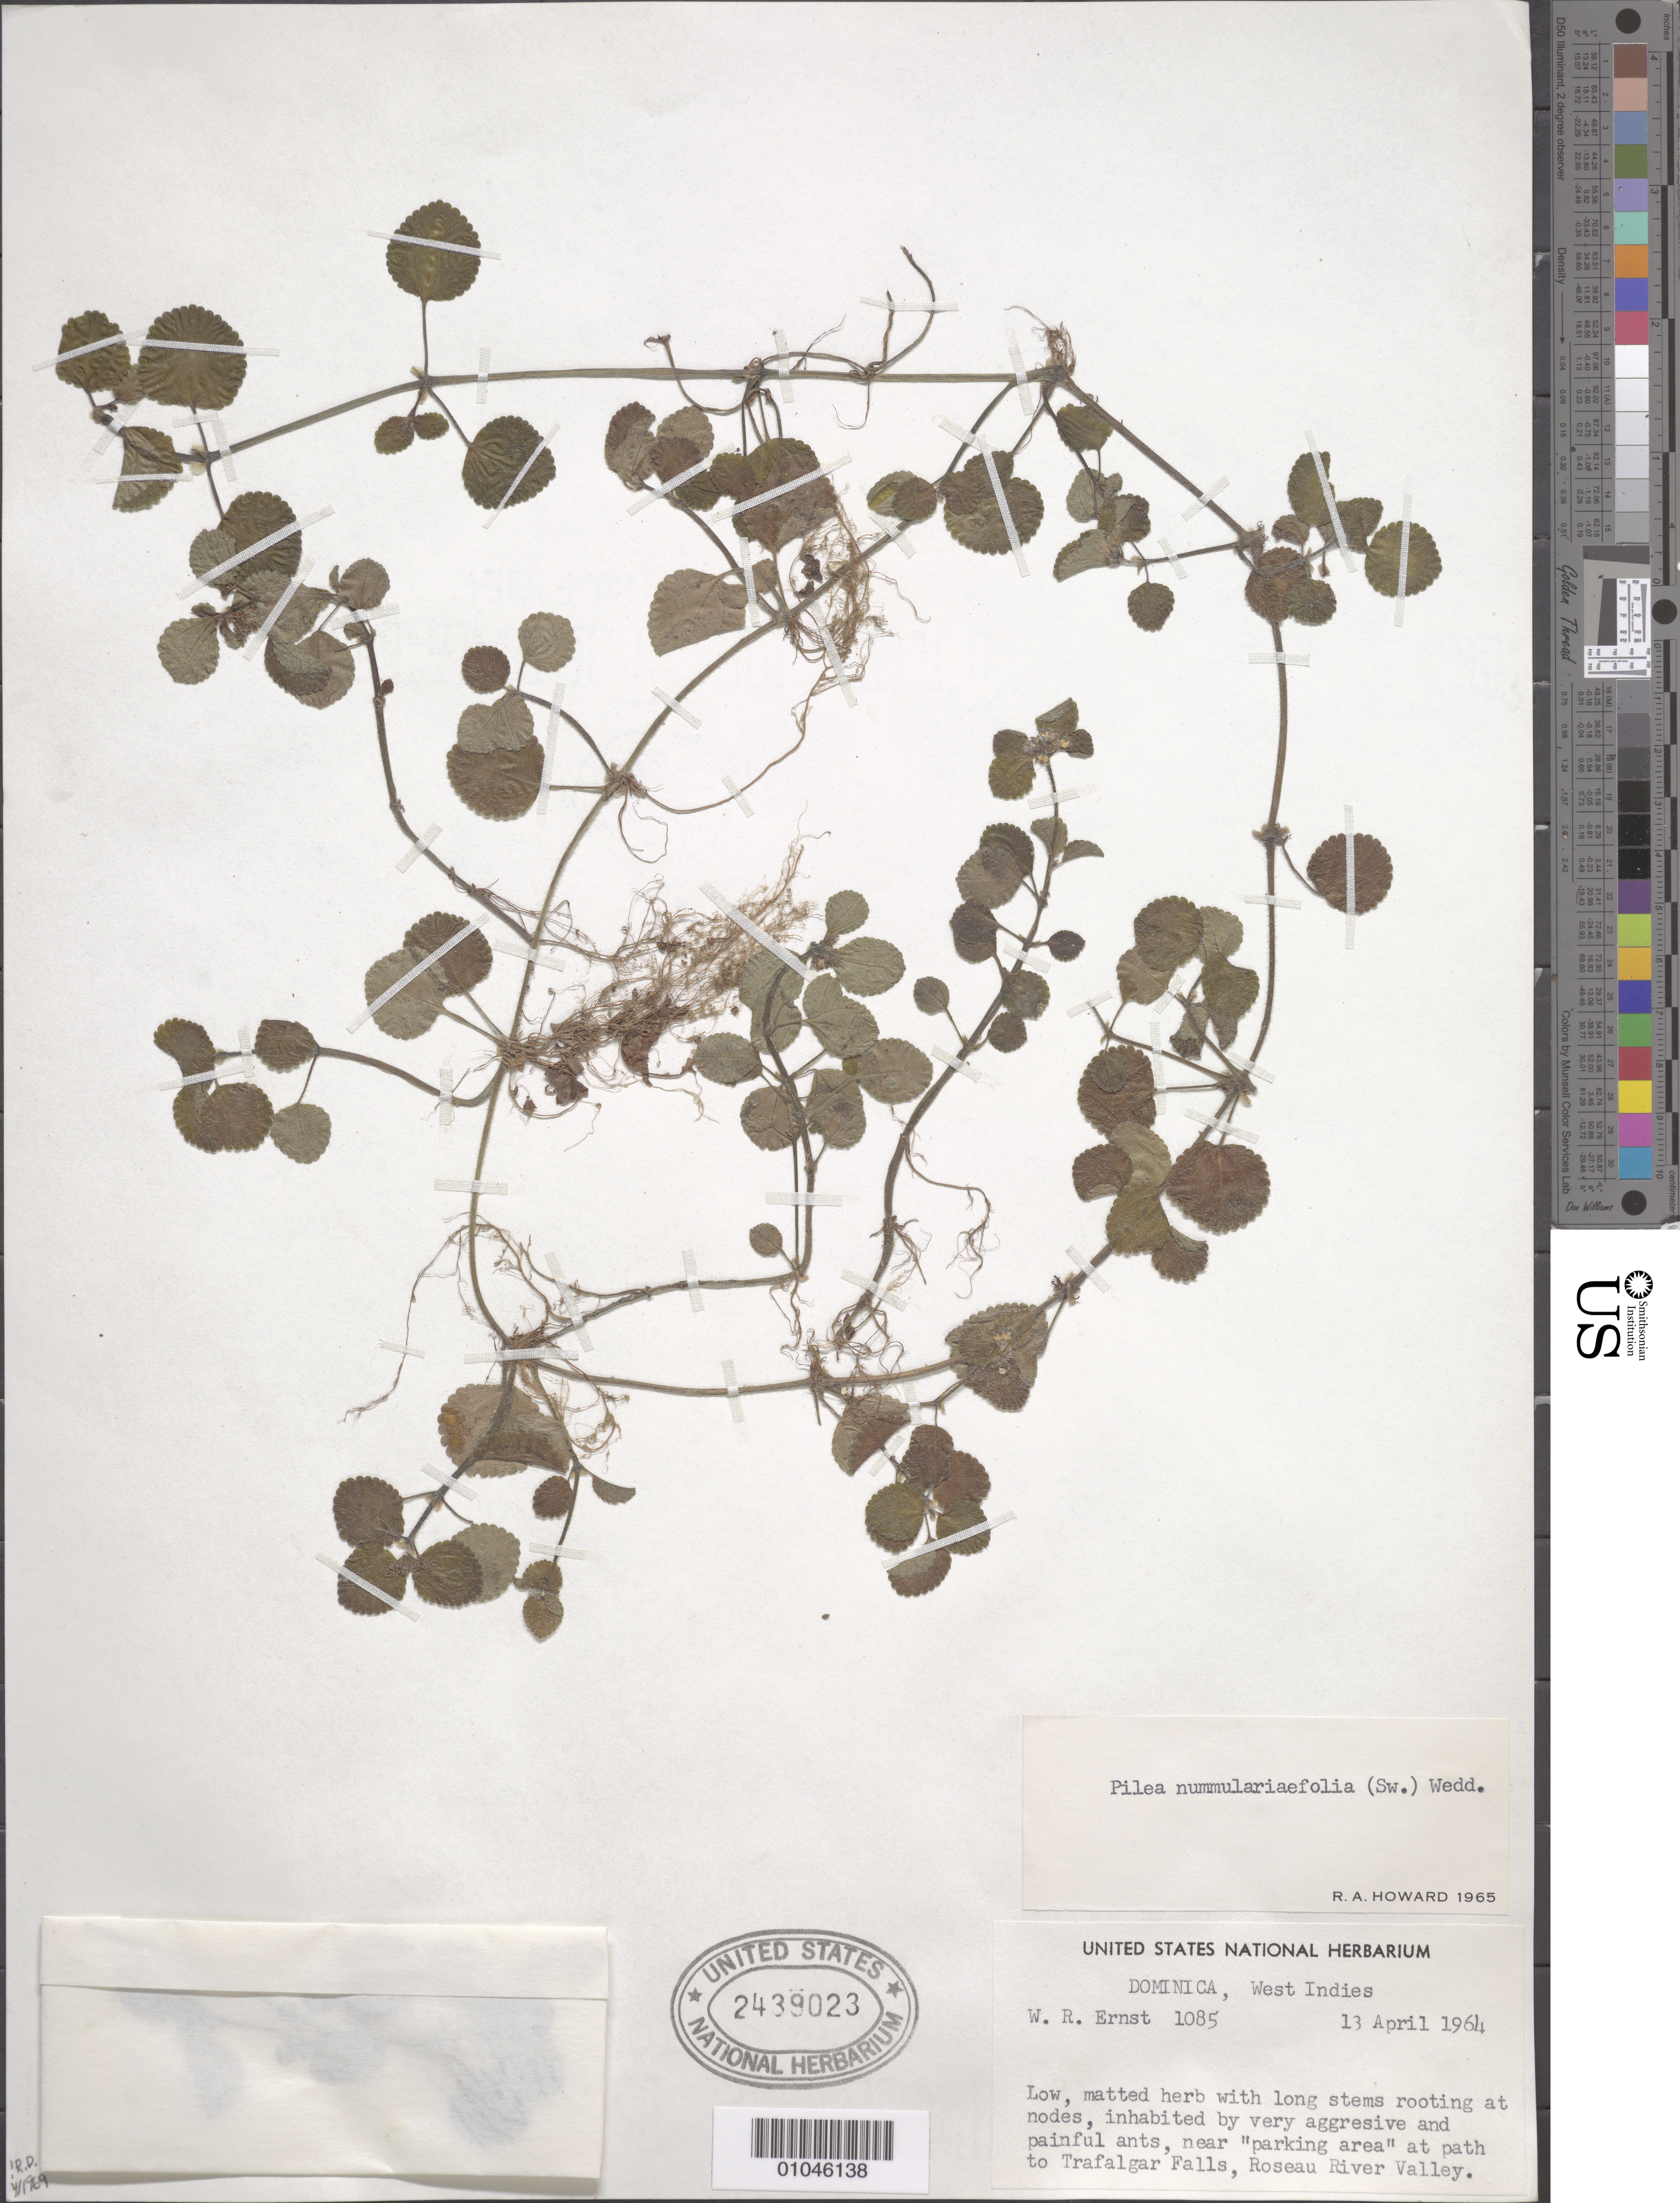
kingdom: Plantae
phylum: Tracheophyta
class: Magnoliopsida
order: Rosales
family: Urticaceae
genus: Pilea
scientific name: Pilea nummularifolia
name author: (Sw.) Wedd.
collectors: W. R. Ernst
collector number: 1085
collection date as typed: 13 Apr 1964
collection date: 1964-04-13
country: Dominica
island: Dominica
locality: Low, matted herb with long stems rooting at nodes, inhabited by very aggresive and painful ants, near "parking area" at path to Trafalar Falls, Roseau River Valley.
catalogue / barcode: US 2439023